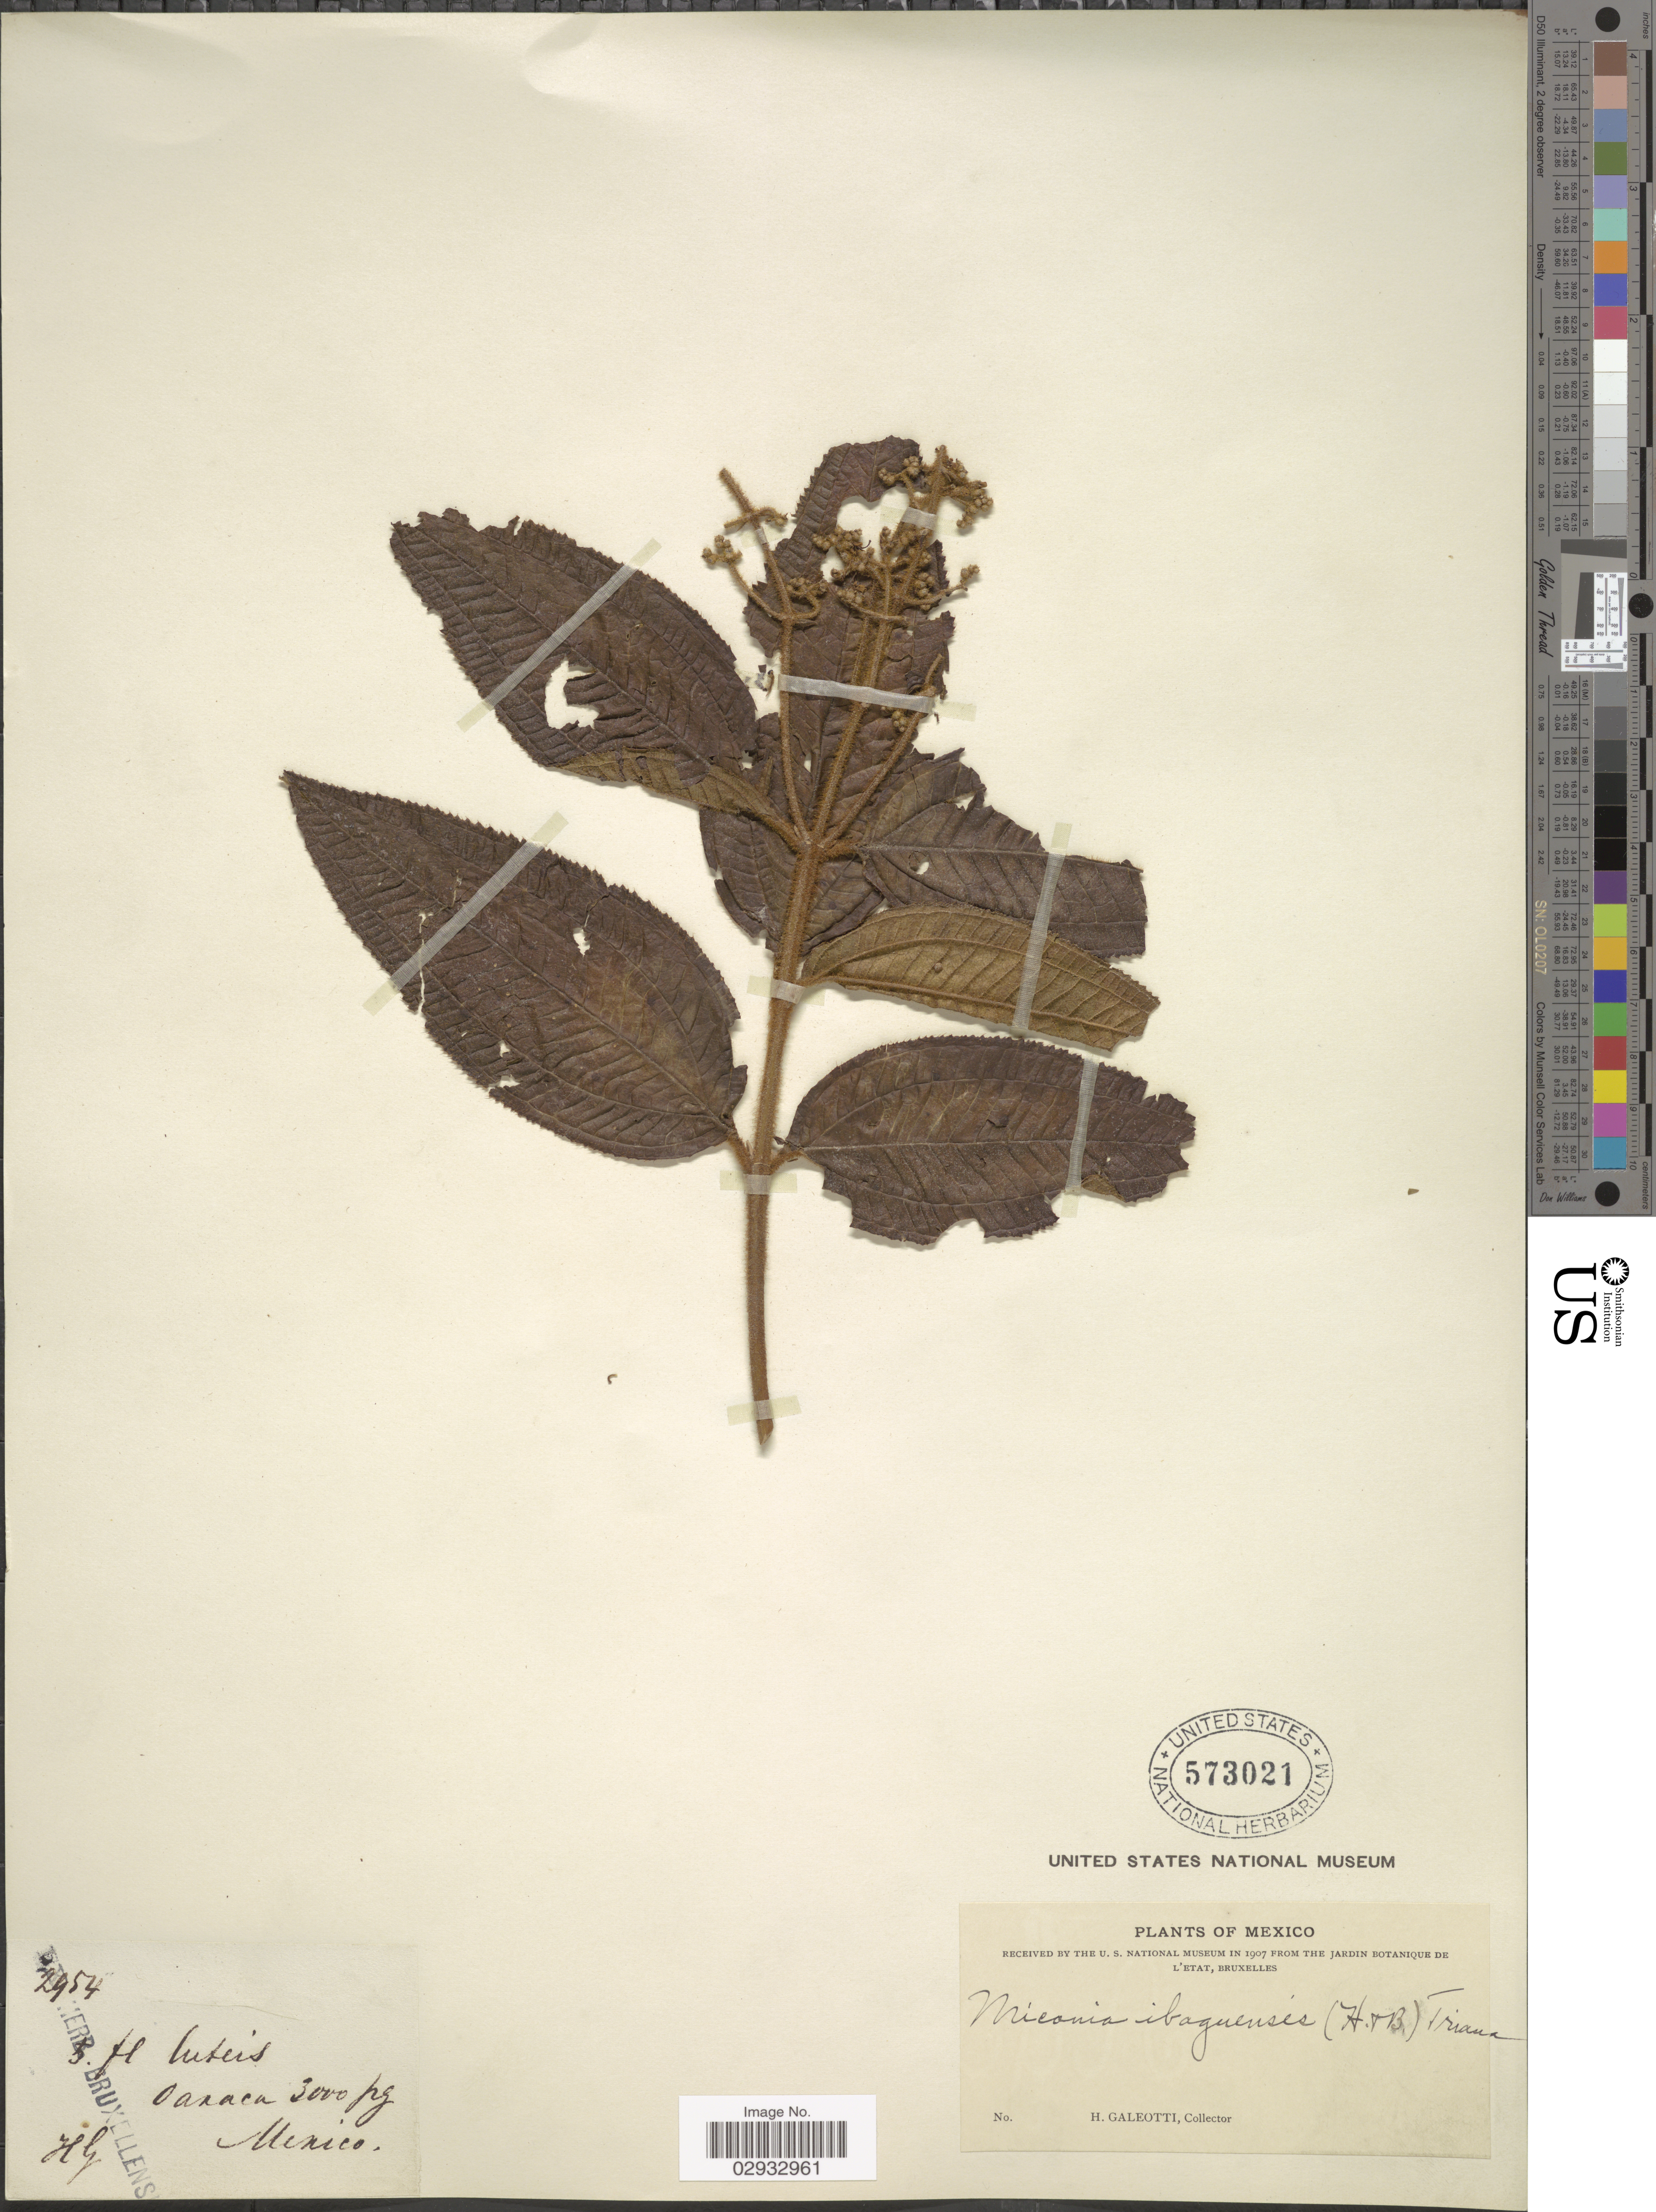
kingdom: Plantae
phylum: Tracheophyta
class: Magnoliopsida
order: Myrtales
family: Melastomataceae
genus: Miconia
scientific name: Miconia ibaguensis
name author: (Bonpl.) Triana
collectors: H. G. Galeotti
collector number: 2954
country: Mexico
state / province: Oaxaca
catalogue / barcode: US 573021